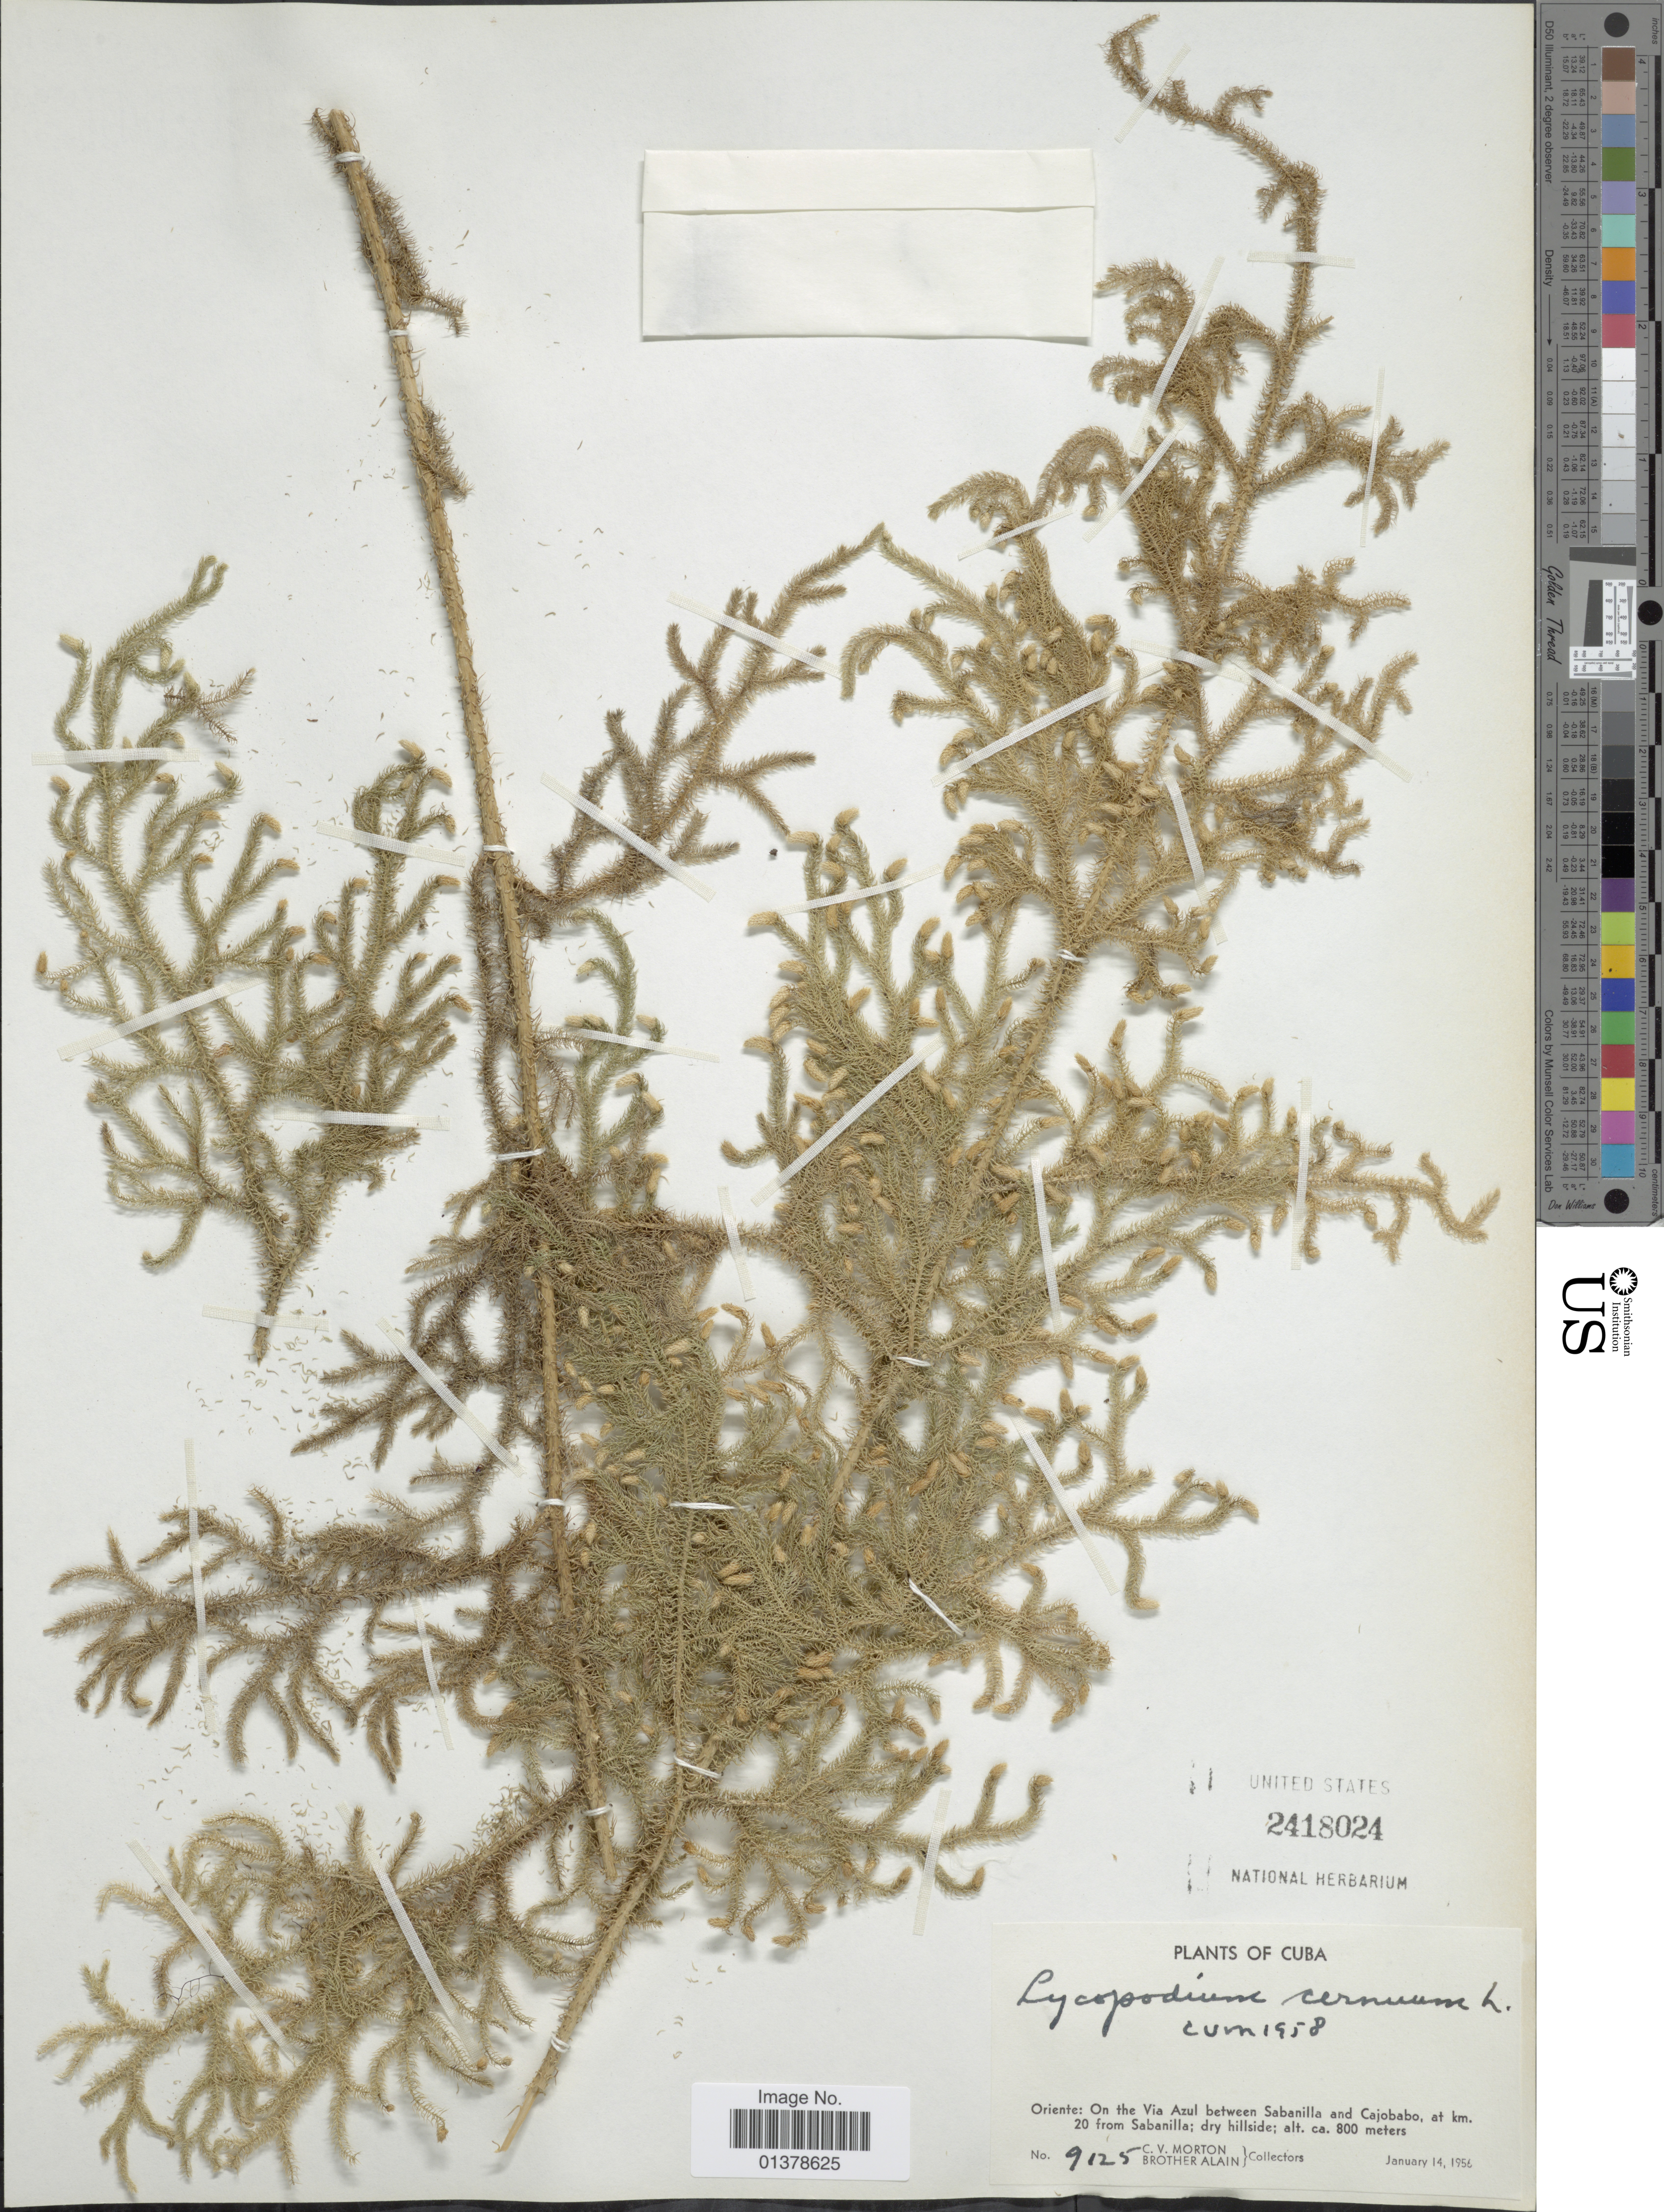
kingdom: Plantae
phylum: Tracheophyta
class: Lycopodiopsida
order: Lycopodiales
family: Lycopodiaceae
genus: Palhinhaea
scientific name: Palhinhaea cernua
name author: (L.) Vasc. & Franco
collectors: C. V. Morton & A. H. Liogier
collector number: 9125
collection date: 1956-01-14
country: Cuba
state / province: Oriente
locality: On the Via Azul between Sabanilla and Cajobabo, at km 20 from Sabanilla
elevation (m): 800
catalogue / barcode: US 2418024